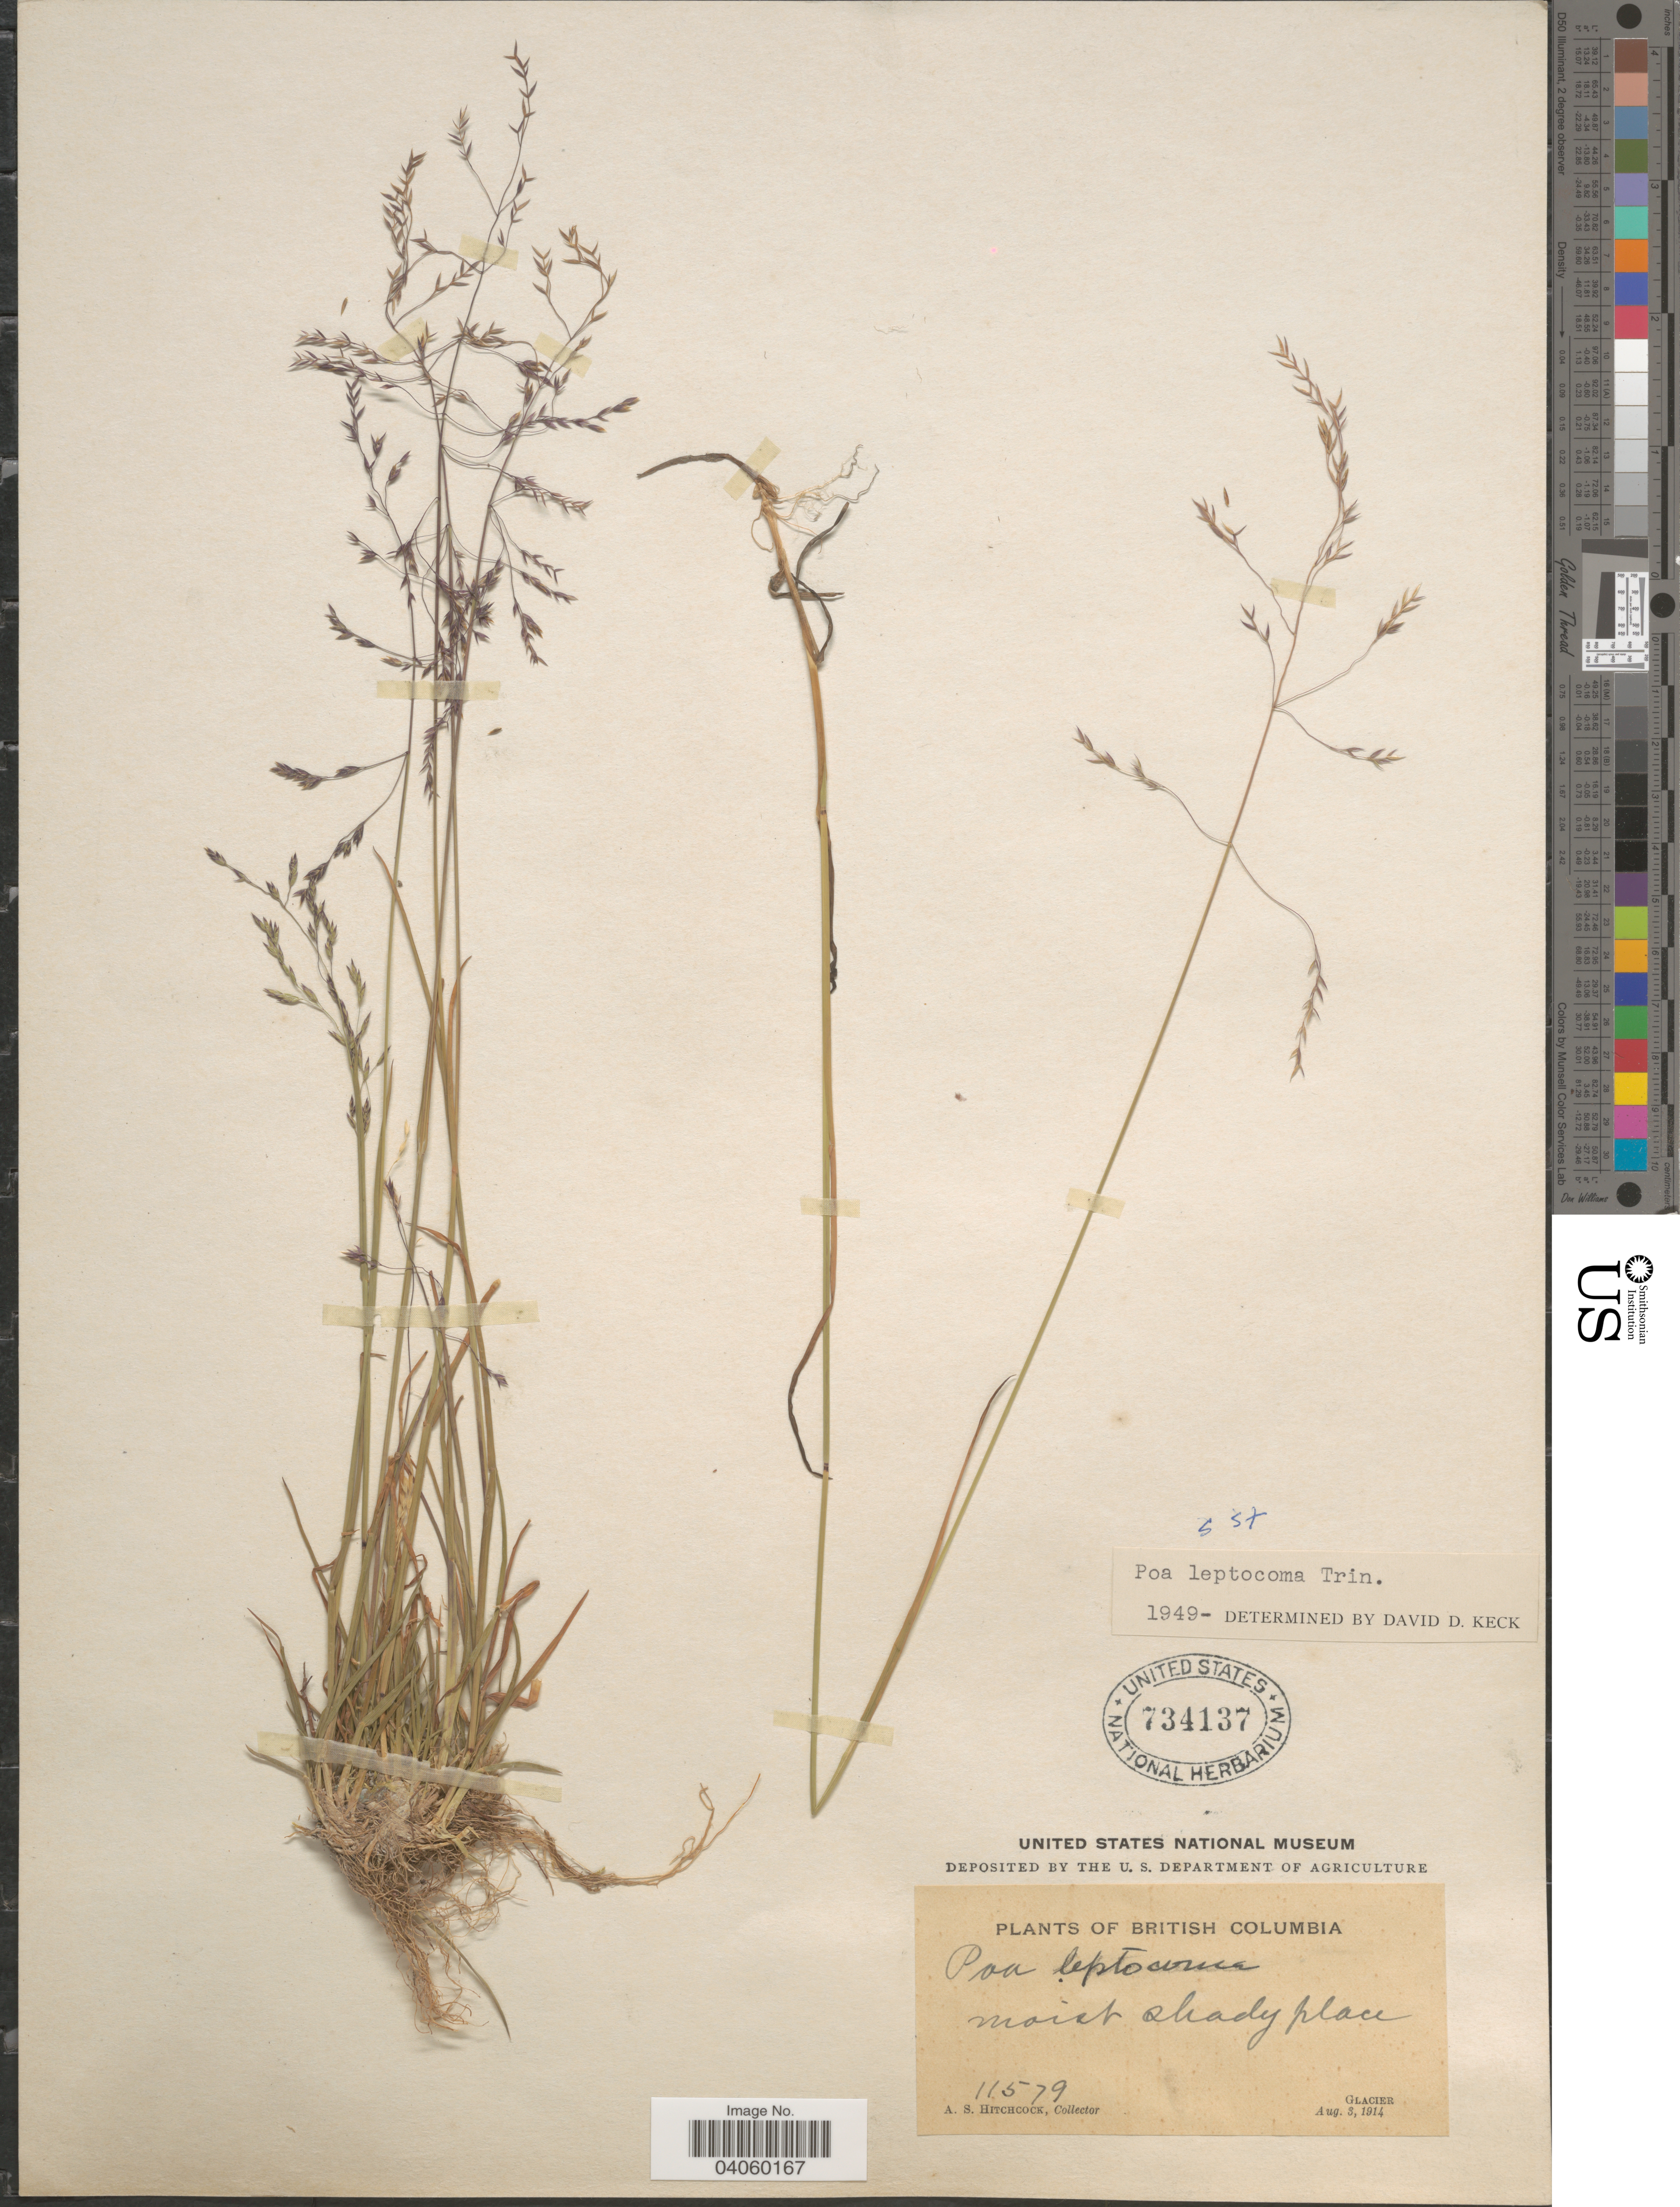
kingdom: Plantae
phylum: Tracheophyta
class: Liliopsida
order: Poales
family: Poaceae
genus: Poa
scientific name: Poa leptocoma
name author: Trin.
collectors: A. S. Hitchcock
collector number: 11579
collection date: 1914-08-03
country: Canada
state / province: British Columbia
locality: Glacier.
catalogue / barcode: US 734137